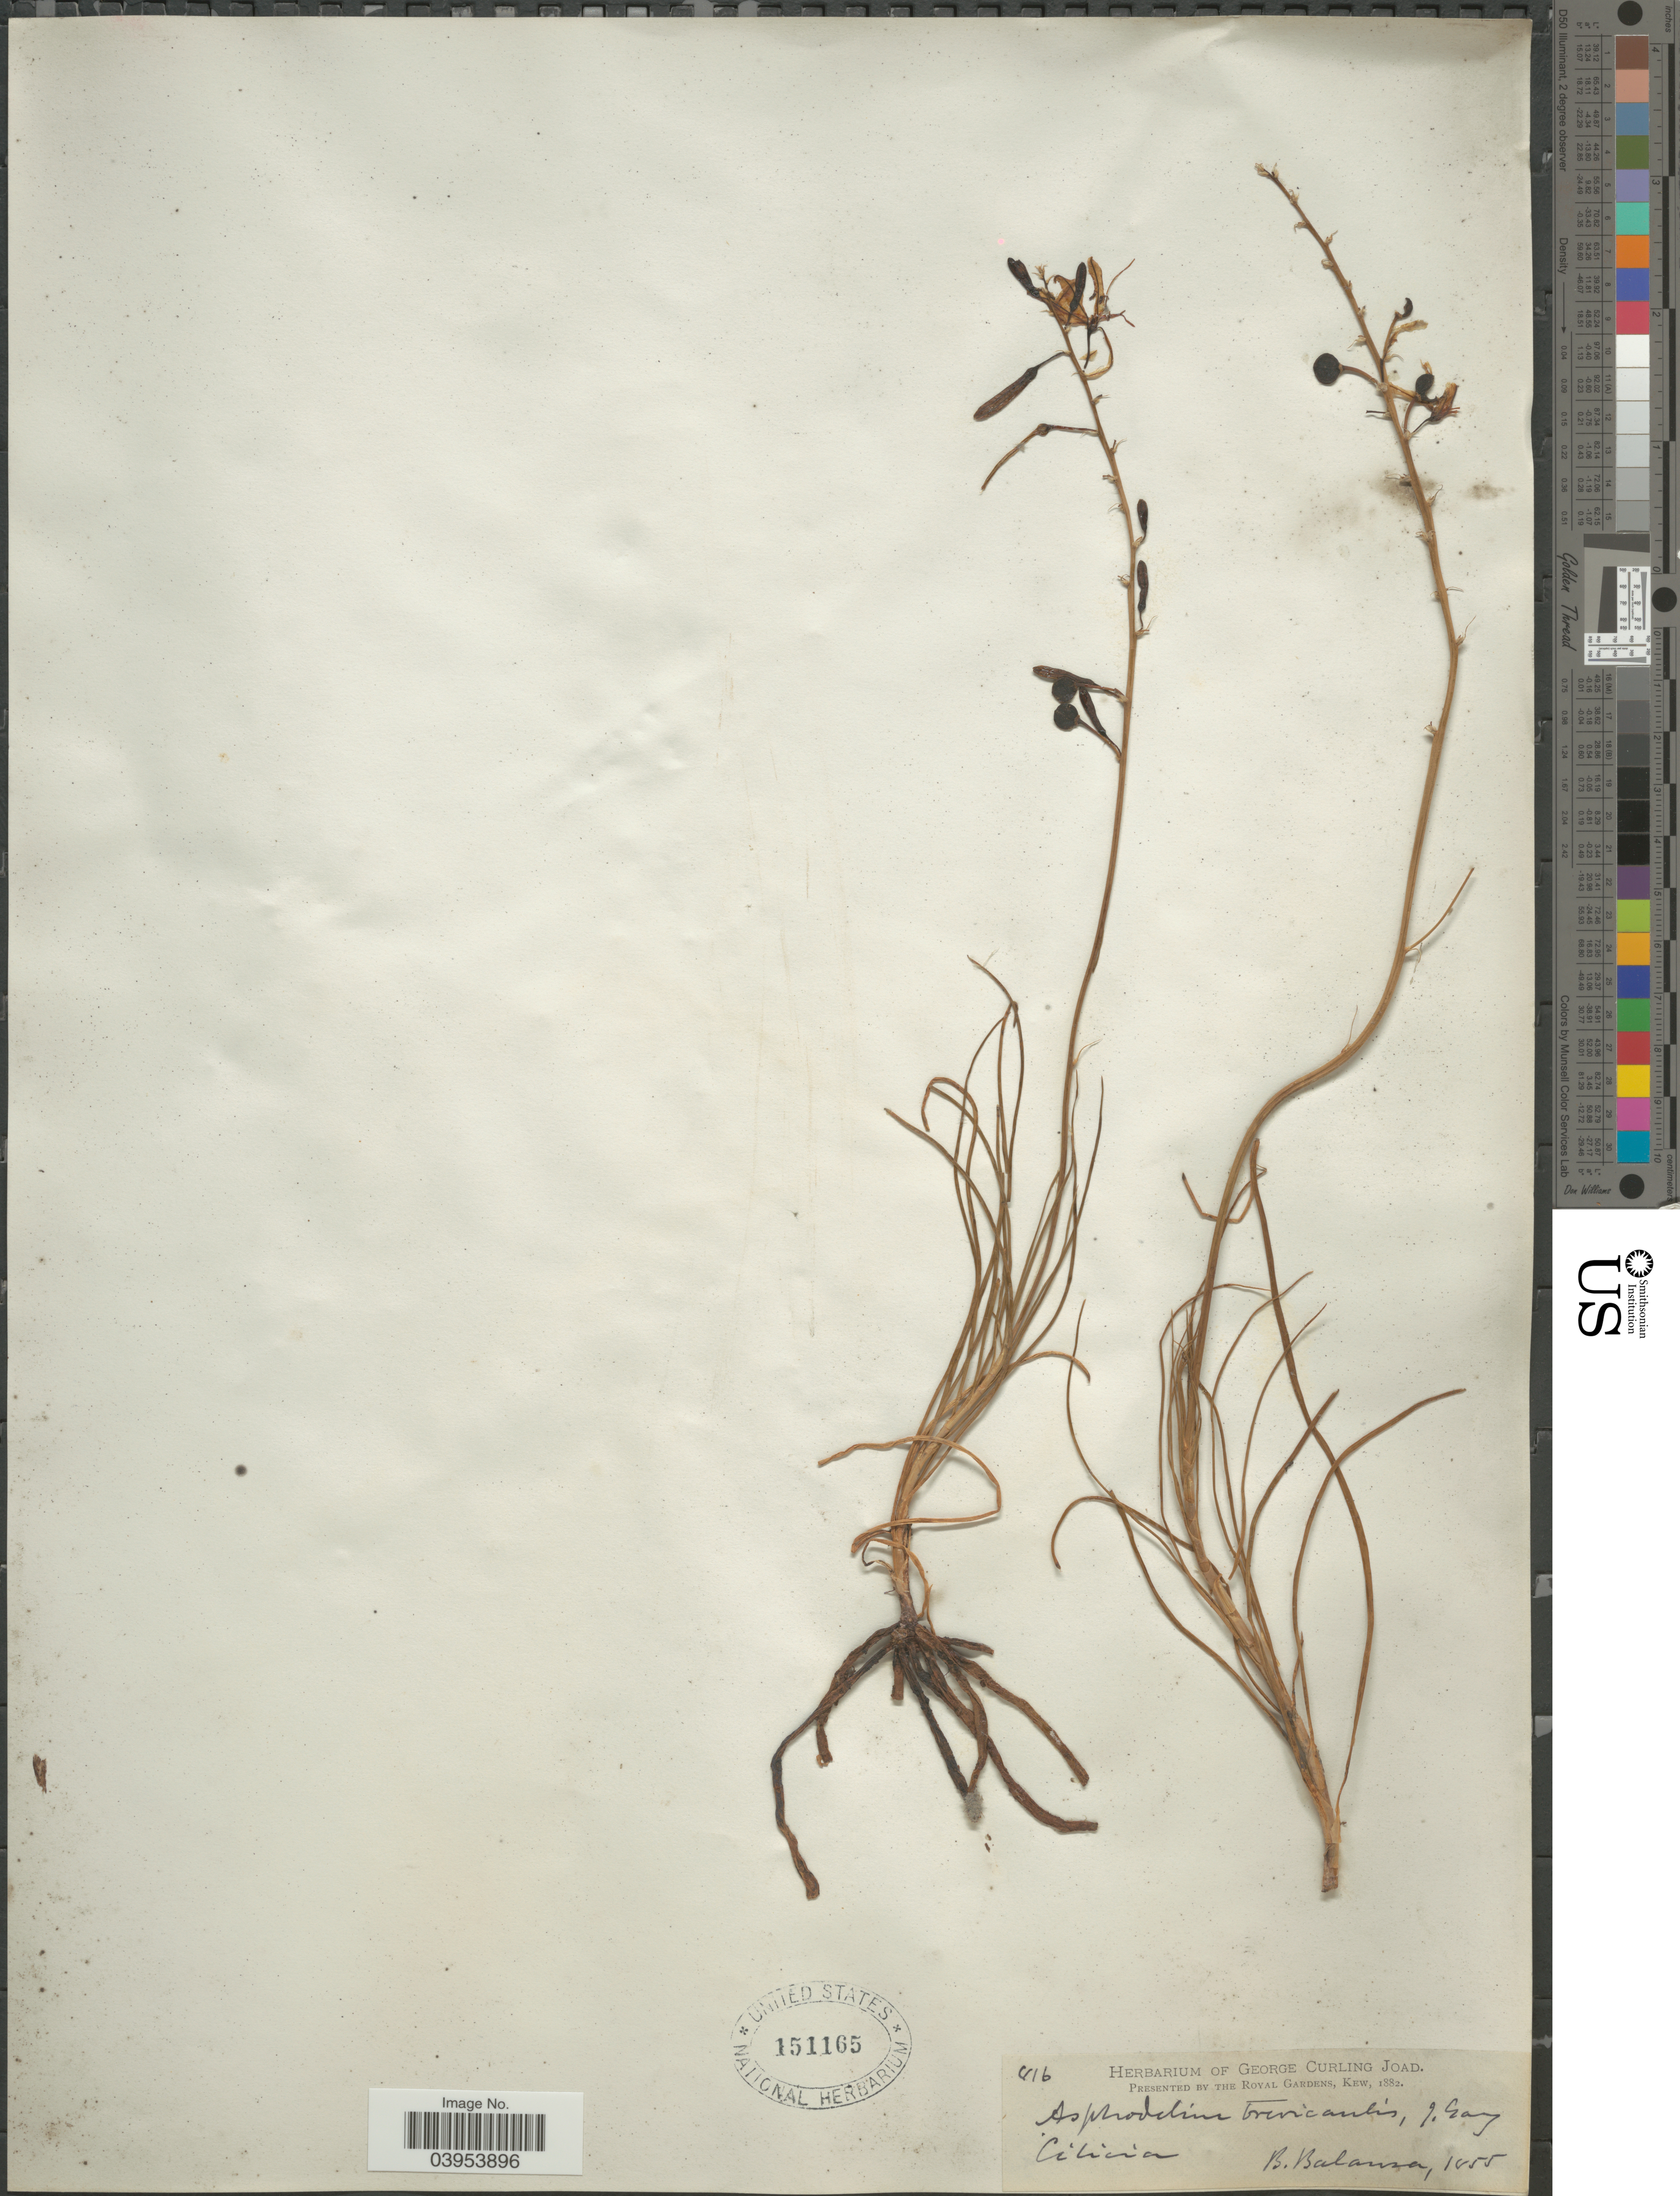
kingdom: Plantae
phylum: Tracheophyta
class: Liliopsida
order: Asparagales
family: Asphodelaceae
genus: Asphodeline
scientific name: Asphodeline brevicaulis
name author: J. Gay ex Baker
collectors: B. Balansa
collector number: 816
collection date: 1855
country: Turkey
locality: Cilicia.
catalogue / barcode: US 151165